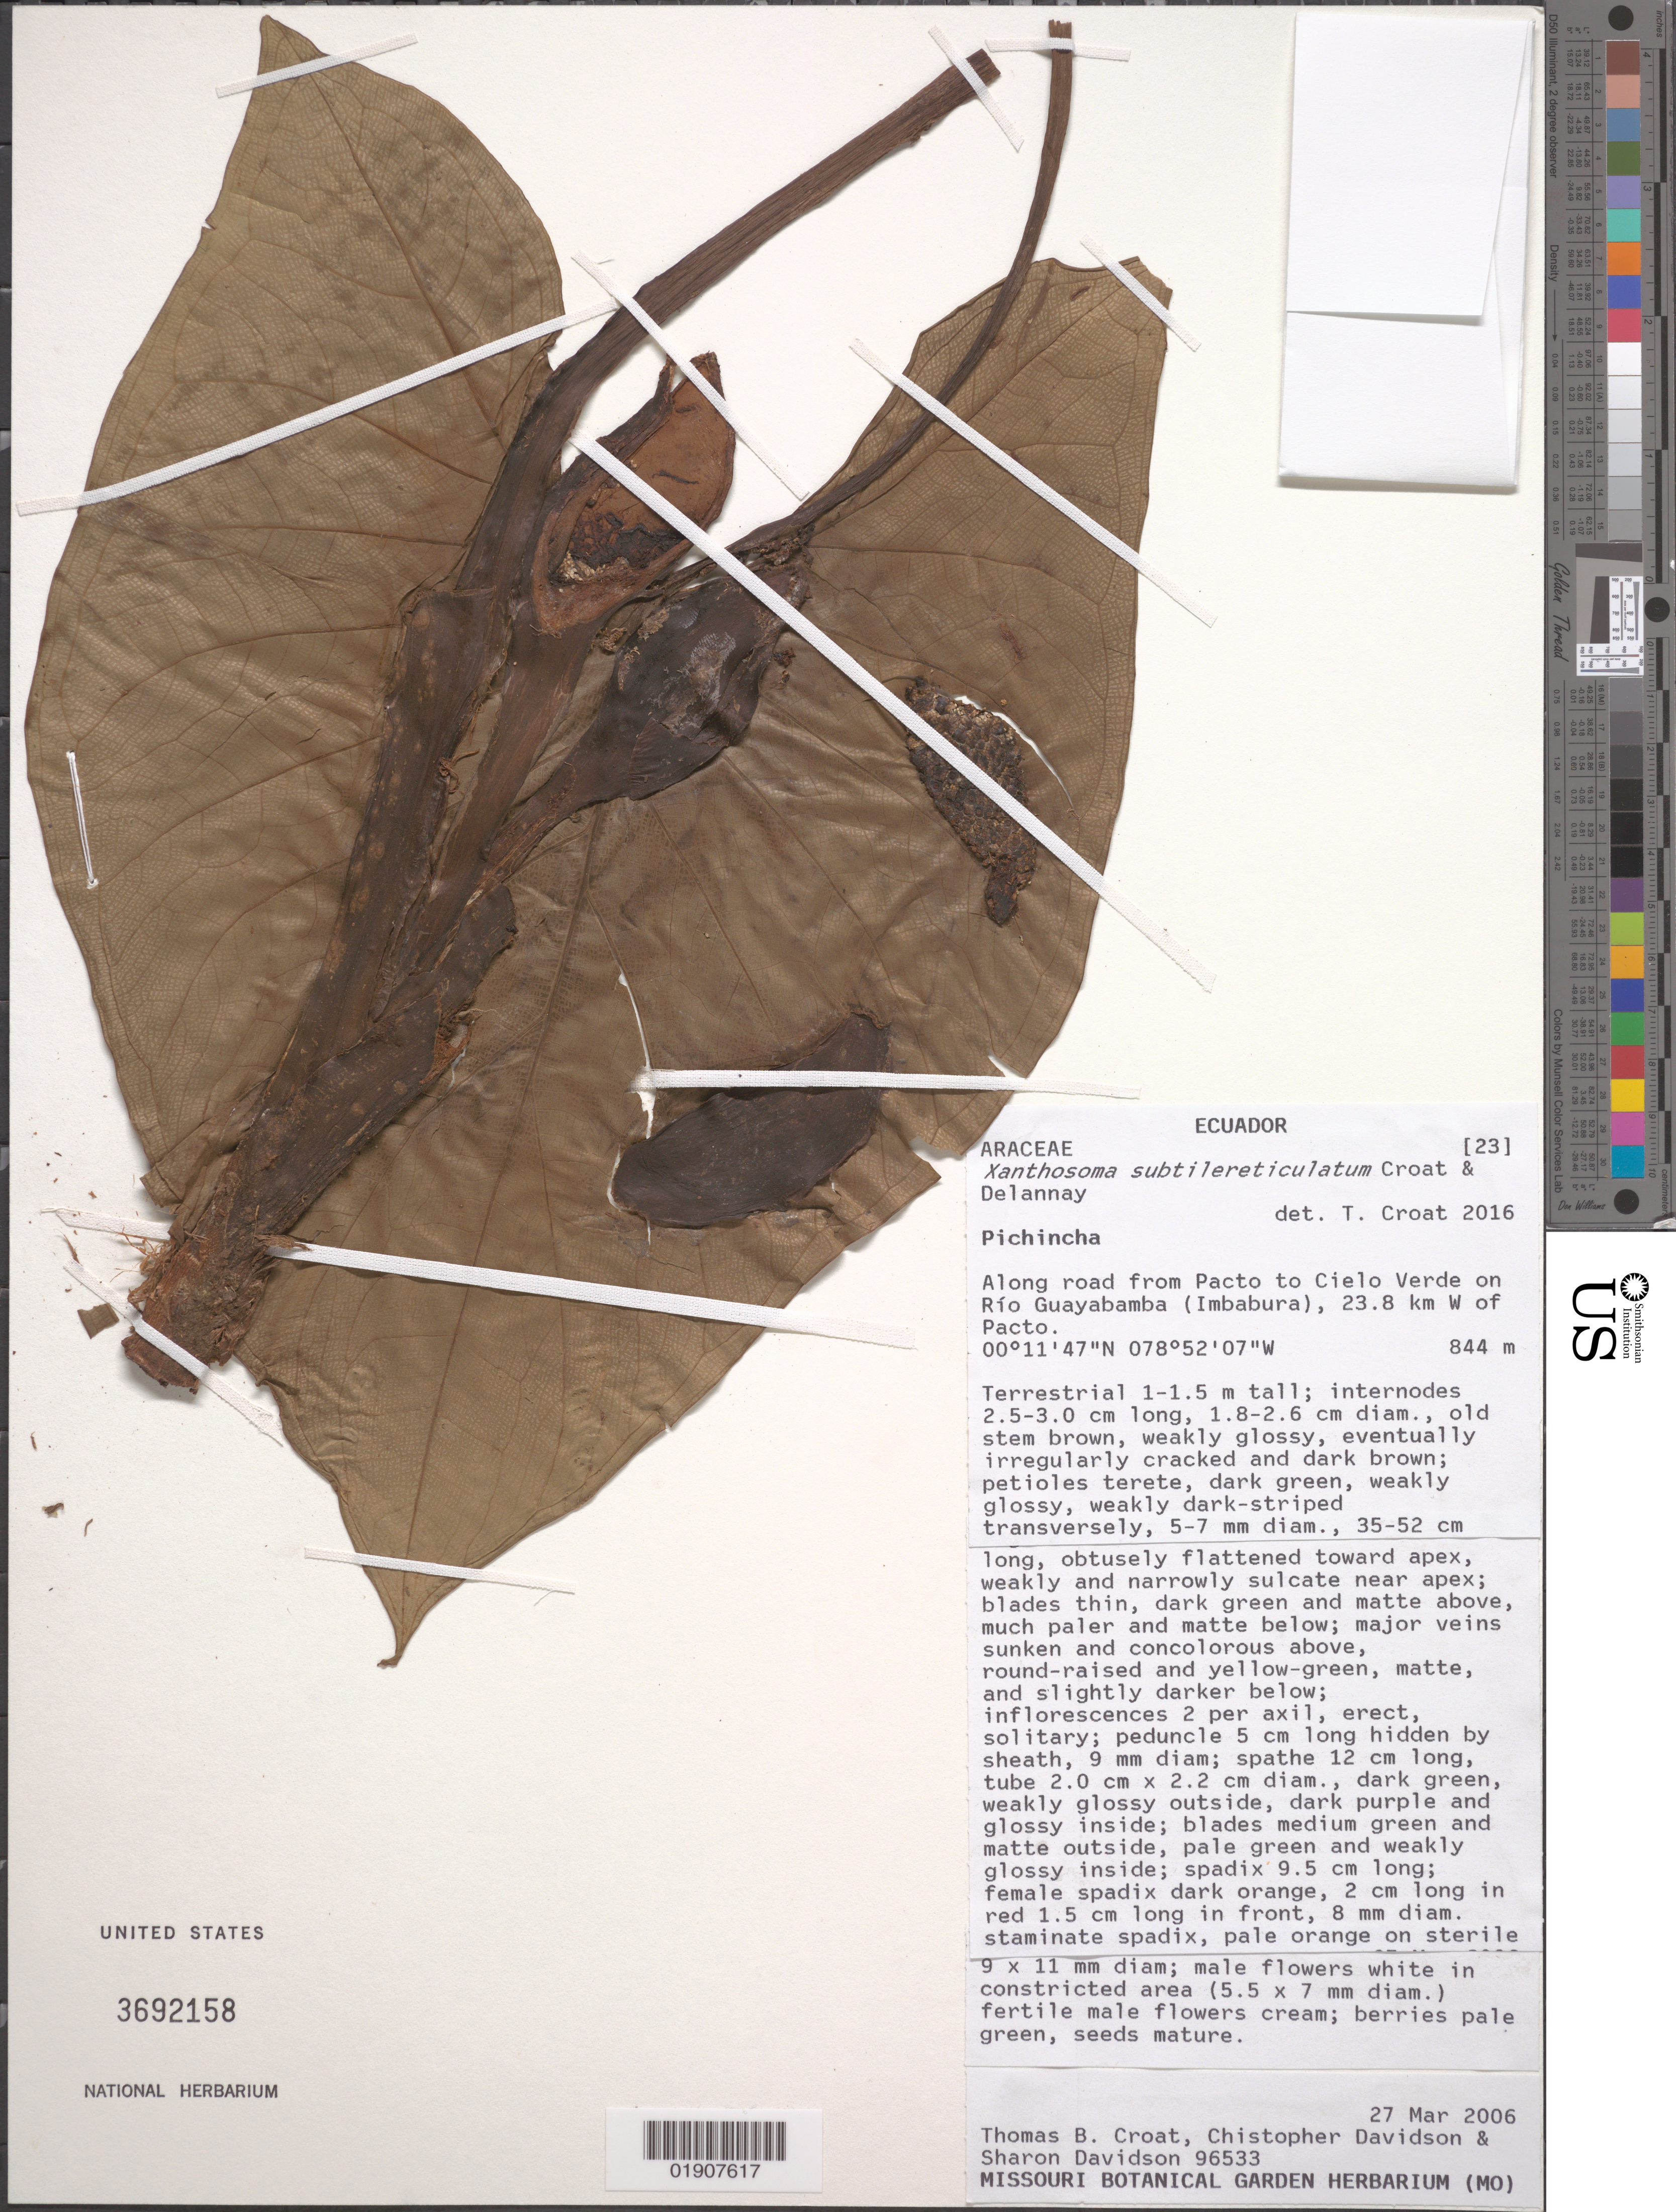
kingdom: Plantae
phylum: Tracheophyta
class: Liliopsida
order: Alismatales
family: Araceae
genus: Xanthosoma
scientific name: Xanthosoma subtilereticulatum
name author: Croat & Delannay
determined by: Croat, Thomas B., Missouri Botanical Garden (MO)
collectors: T. B. Croat, C. Davidson & S. Davidson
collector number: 96533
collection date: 2006-03-27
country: Ecuador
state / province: Pichincha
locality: Along road from Pacto to Cielo Verde on Rio Guayabamba (Imbabura), 23.8 km W of Pacto.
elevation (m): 844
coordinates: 00 11 47 N, 078 52 07 W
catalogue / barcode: US 3692158